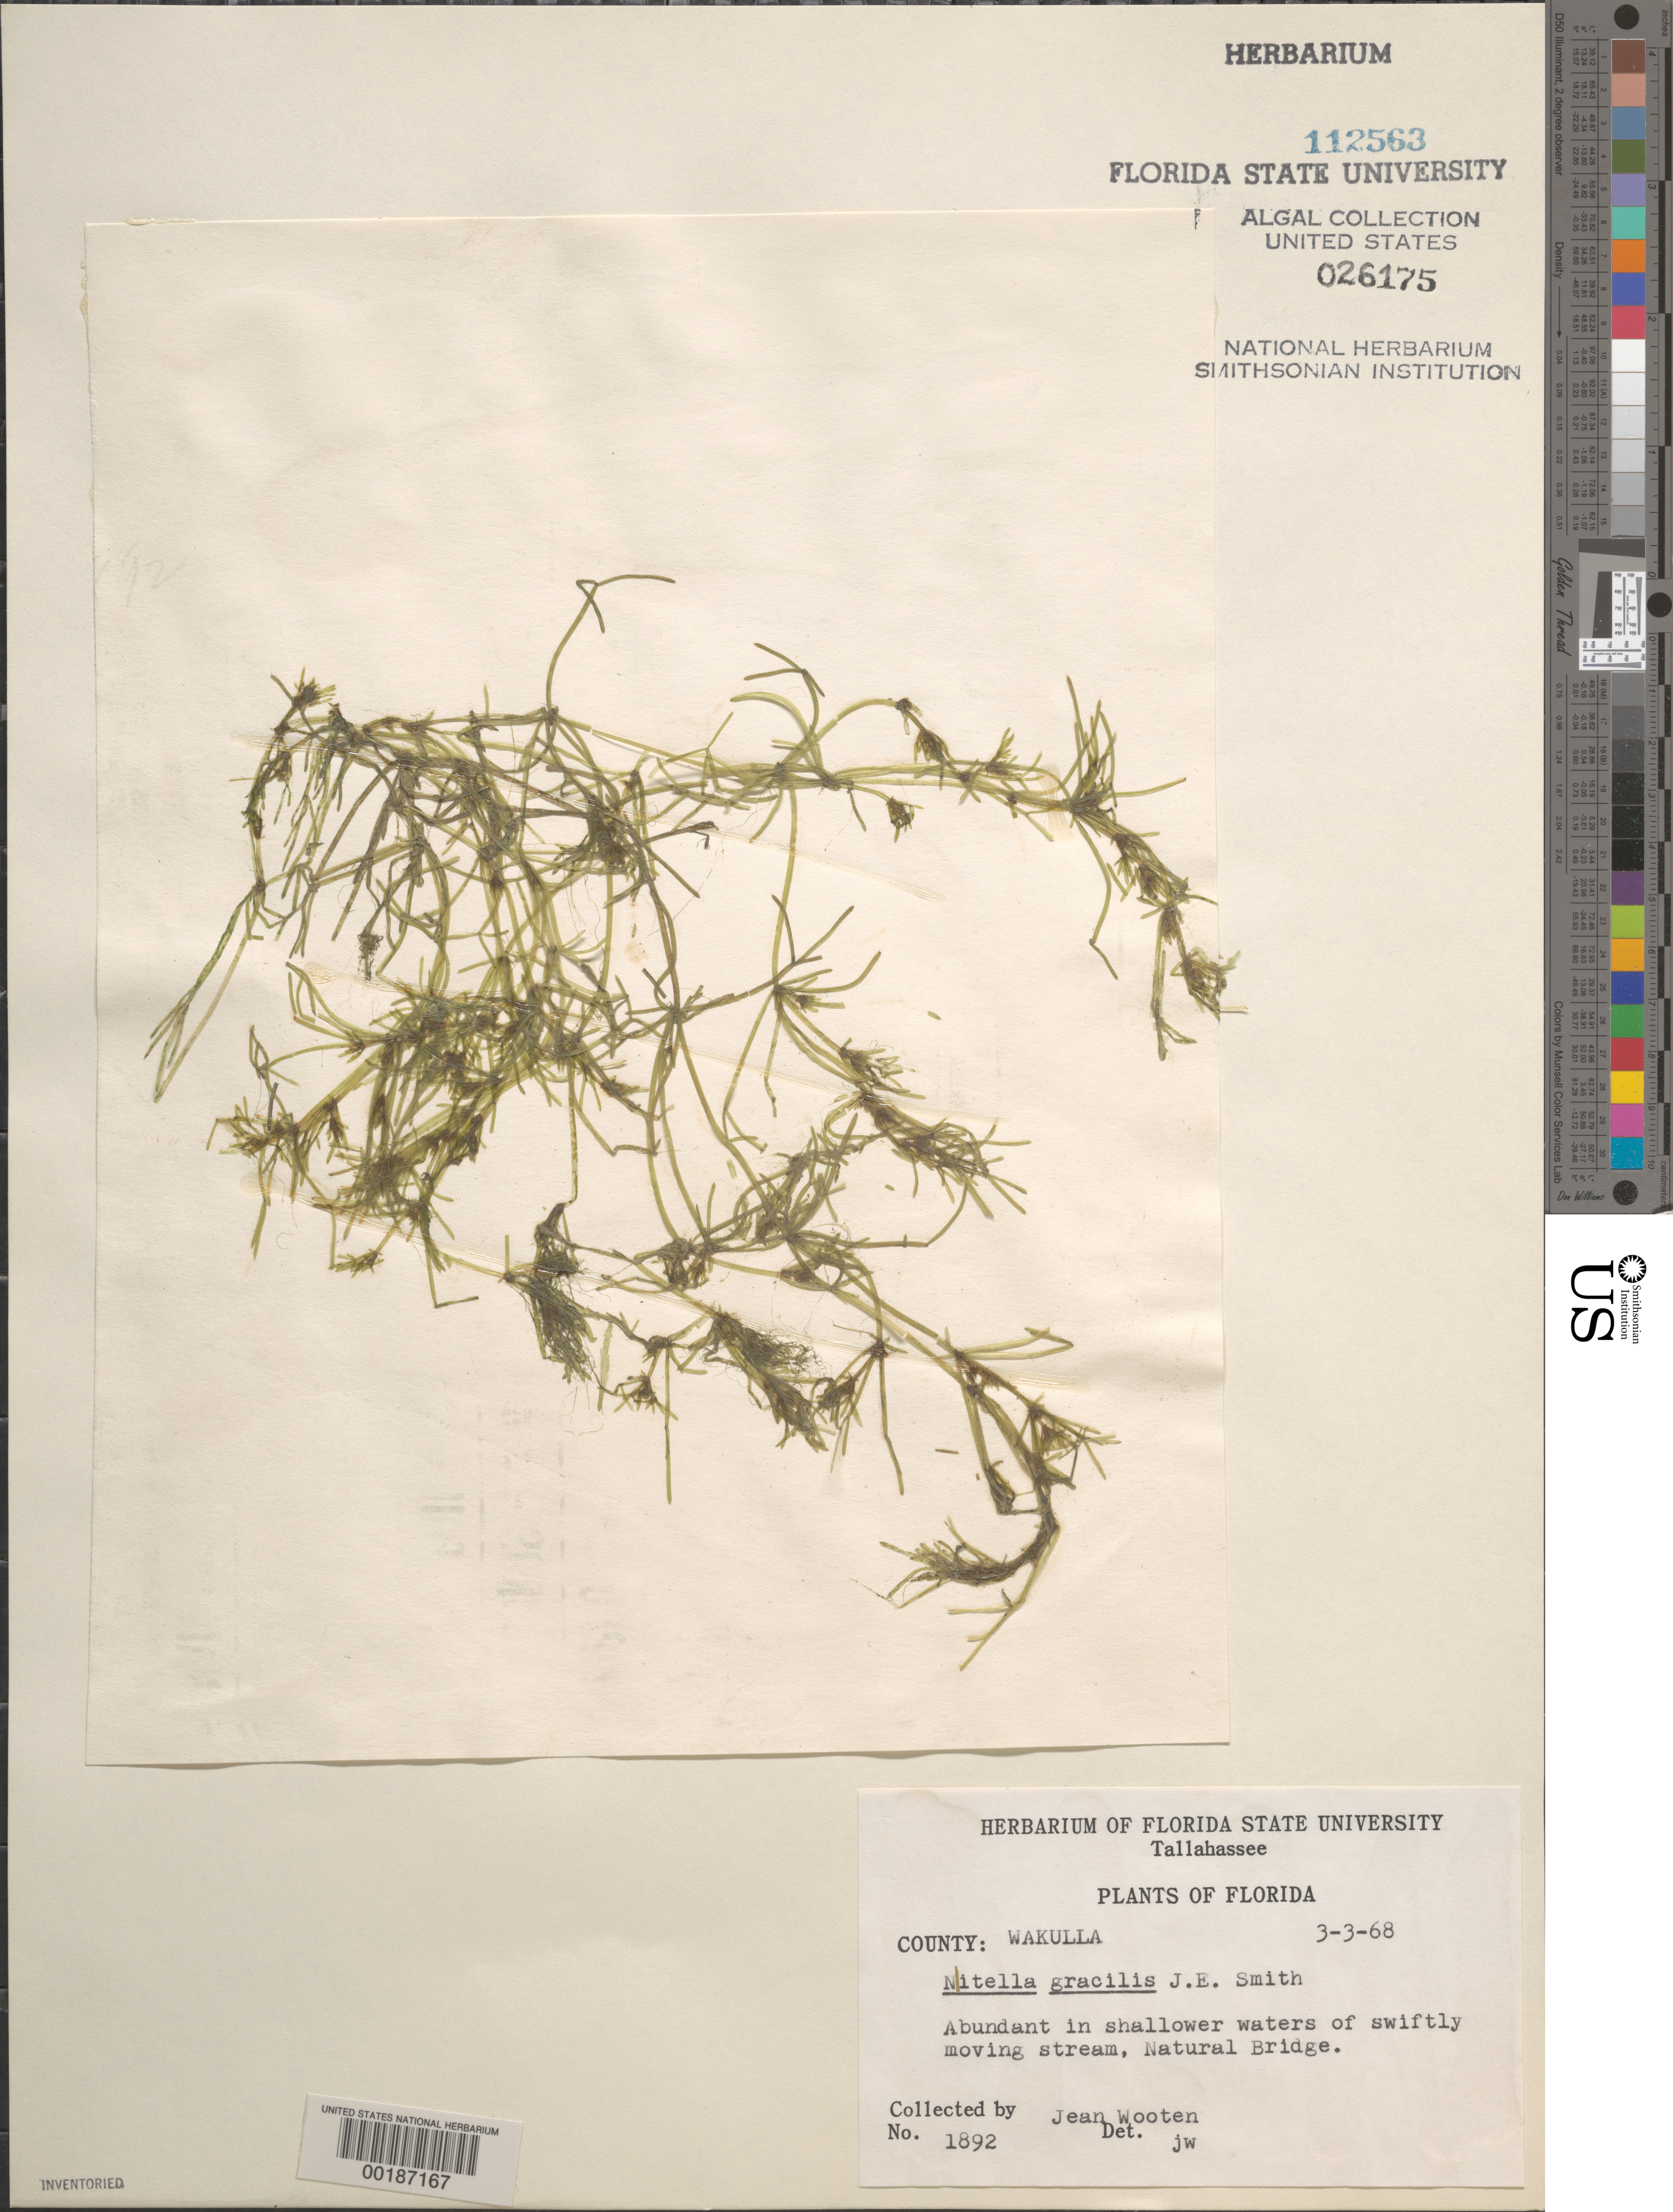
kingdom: Plantae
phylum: Charophyta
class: Charophyceae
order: Charales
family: Characeae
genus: Nitella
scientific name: Nitella gracilis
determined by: Wooten, Jean W.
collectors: J. Wooten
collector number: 1892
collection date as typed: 03 Mar 1968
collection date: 1968-03-03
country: United States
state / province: Florida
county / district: Wakulla County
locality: Natural Bridge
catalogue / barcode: US 26175